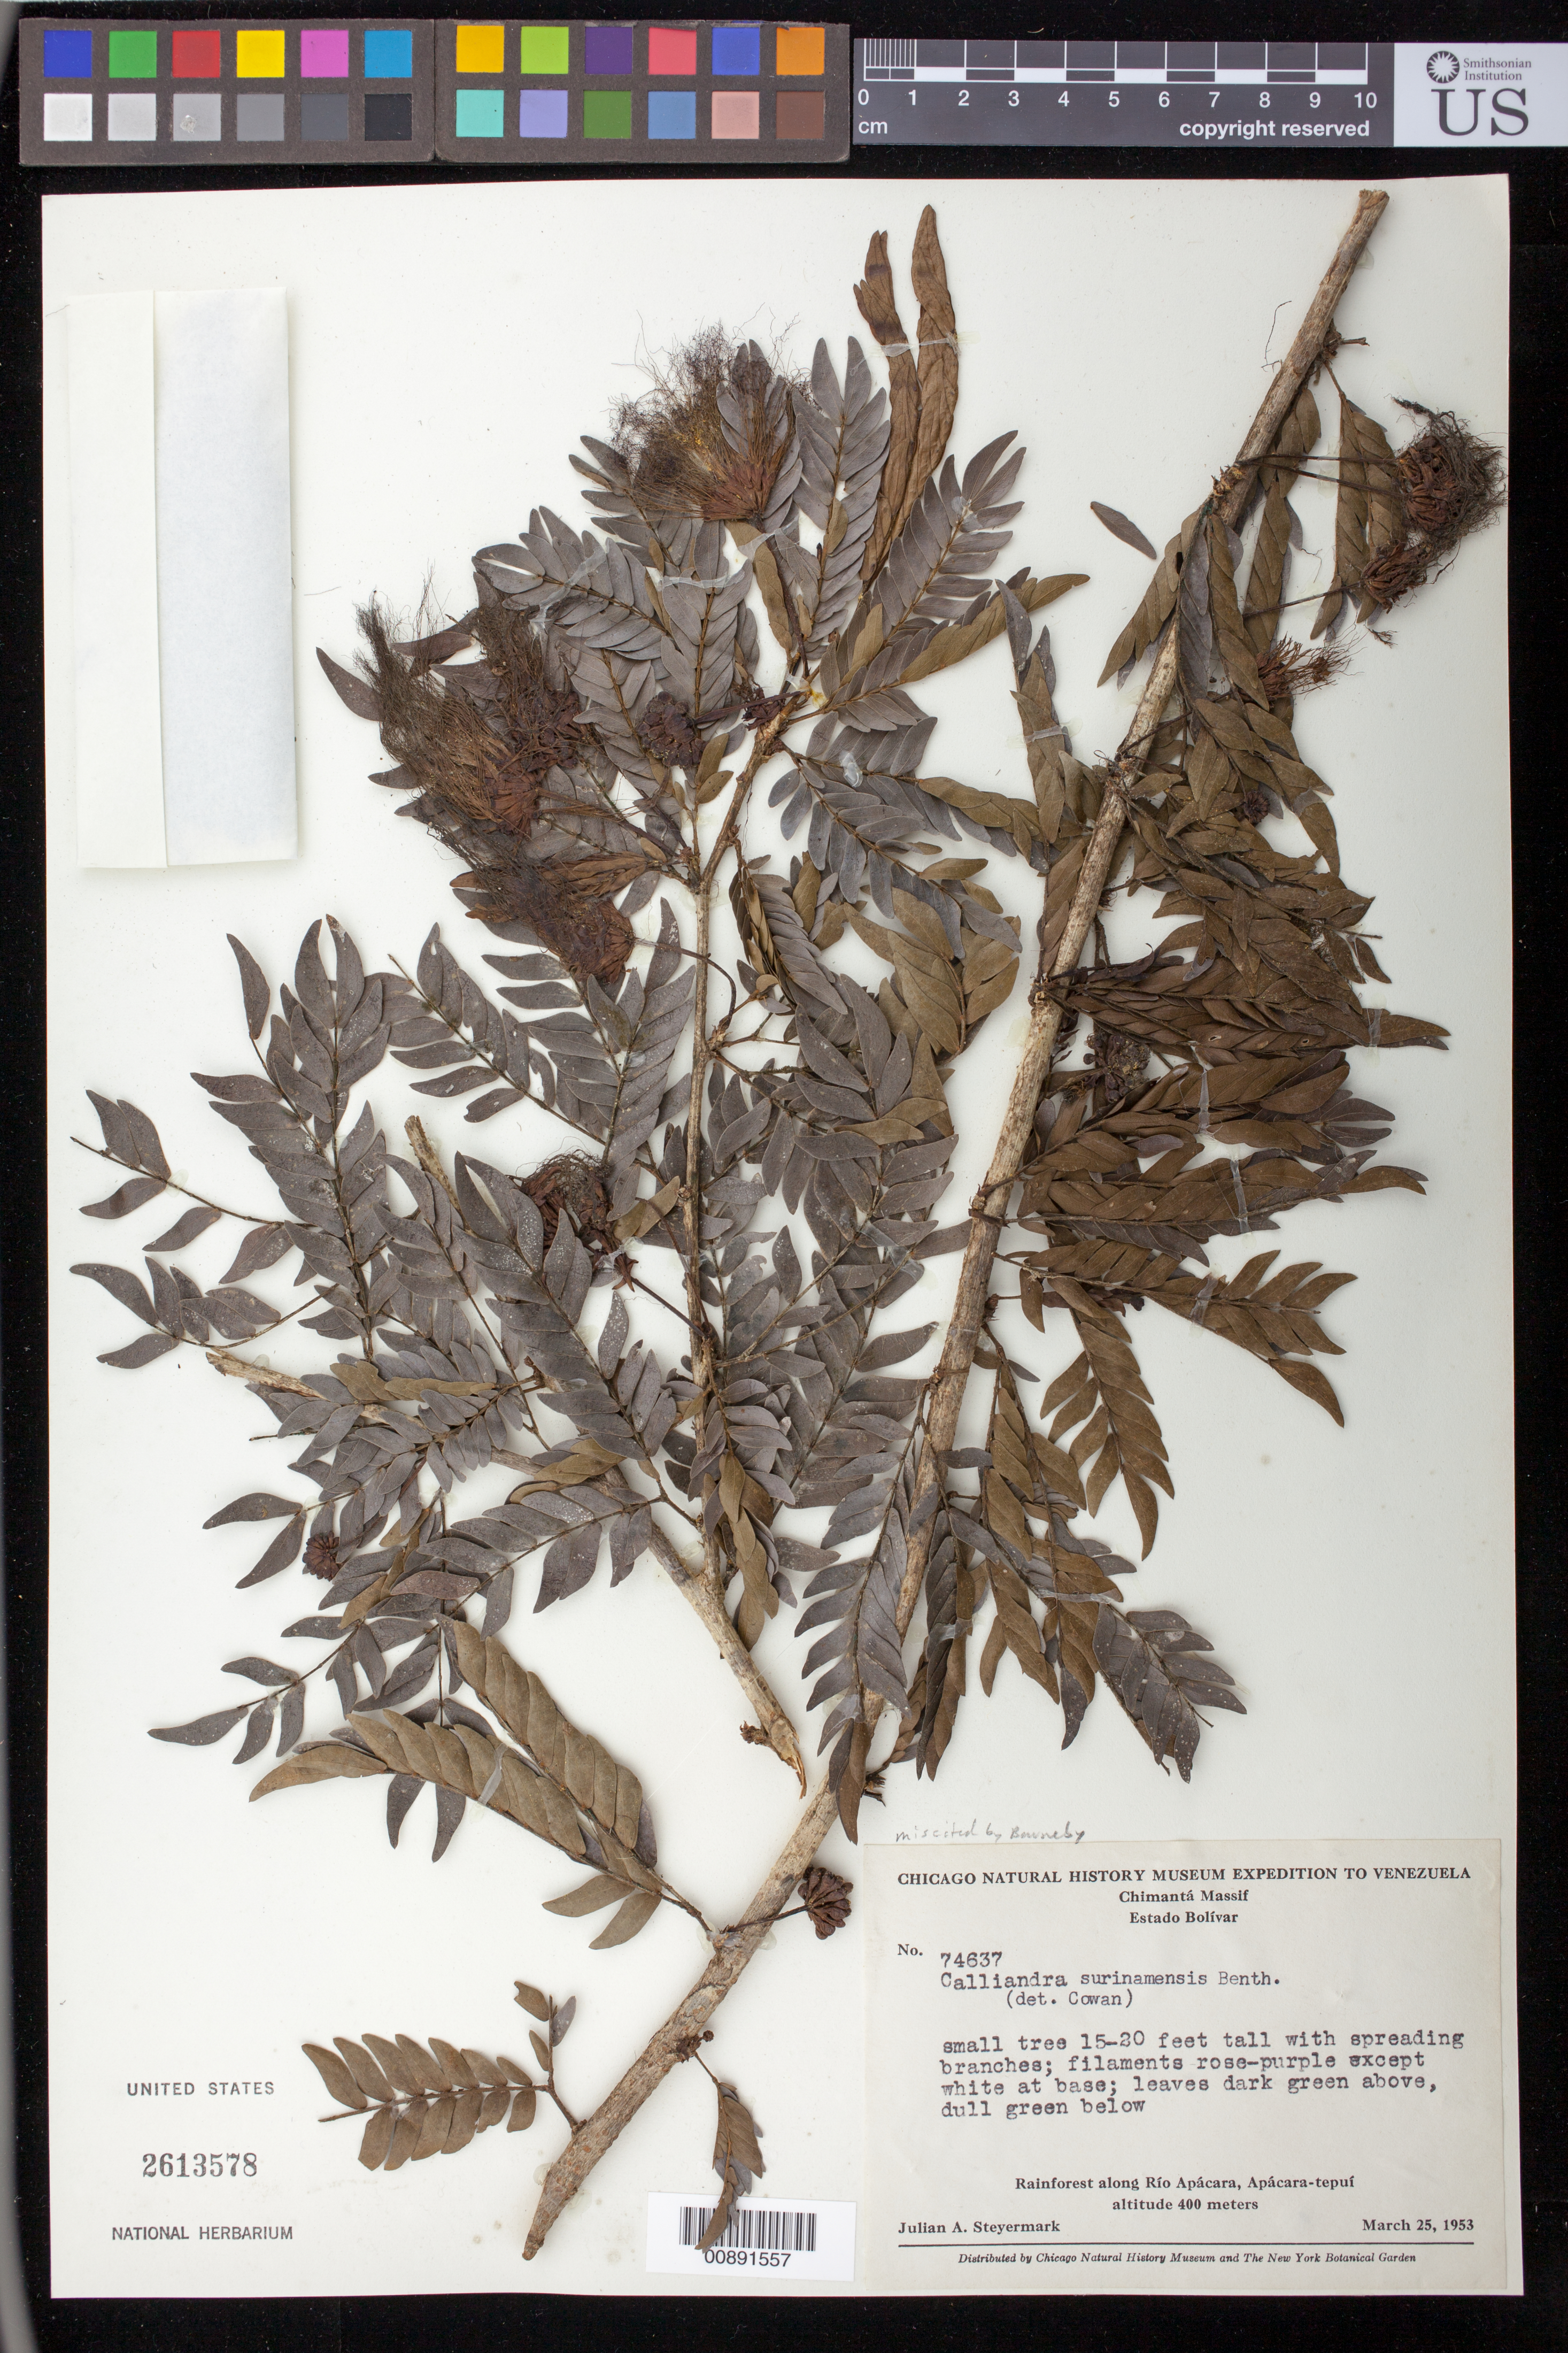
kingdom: Plantae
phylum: Tracheophyta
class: Magnoliopsida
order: Fabales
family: Fabaceae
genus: Calliandra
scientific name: Calliandra surinamensis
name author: Benth.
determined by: Cowan, R. S.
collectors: J. Steyermark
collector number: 74637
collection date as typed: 25-Mar-53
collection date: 1953-03-25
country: Venezuela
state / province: Bolívar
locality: Río Apácara, Apácara-tepuí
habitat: Rainforest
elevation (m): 400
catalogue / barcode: US 2613578